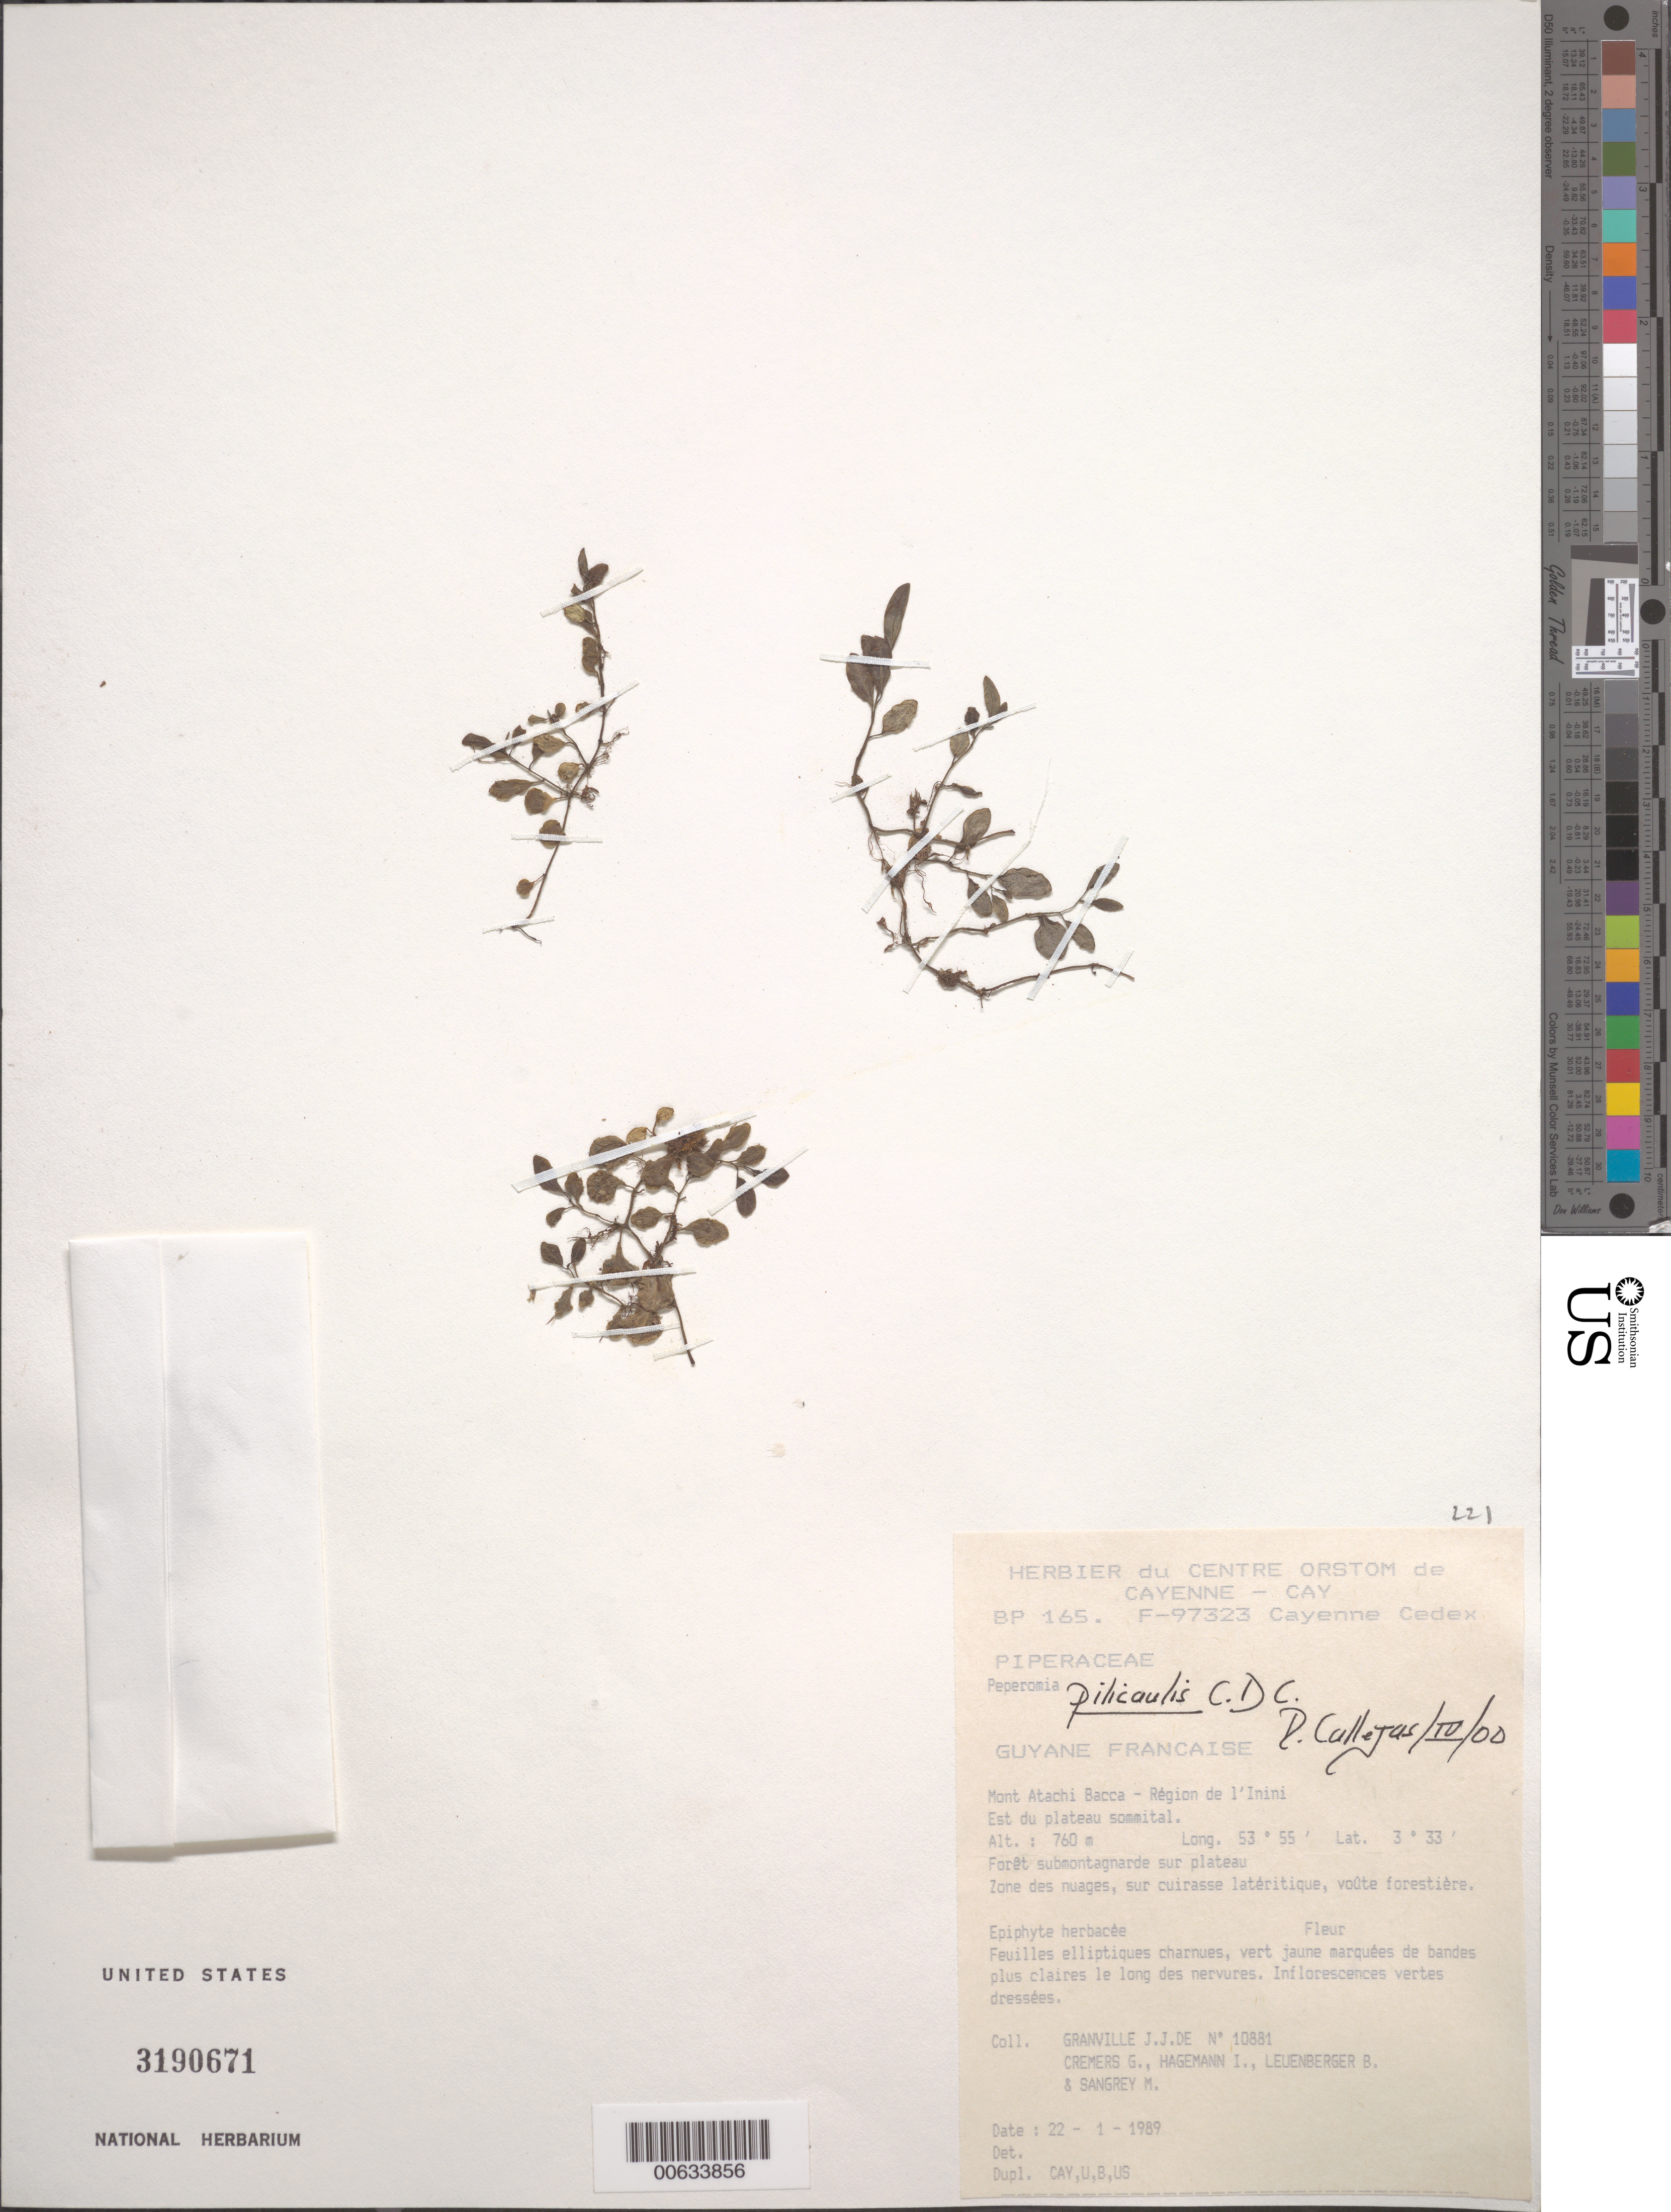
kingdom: Plantae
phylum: Tracheophyta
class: Magnoliopsida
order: Piperales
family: Piperaceae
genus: Peperomia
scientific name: Peperomia pilicaulis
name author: C. DC.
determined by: Callejas, Ricardo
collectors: J.-J. de Granville, G. Cremers, J. Hagemann, B. E. Leuenberger & M. S. Sangrey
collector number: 10881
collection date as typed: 22-Jan-89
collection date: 1989-01-22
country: French Guiana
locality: Mont Atachi Bacca, région de l'Inini. Est du plateau sommital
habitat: Forêt submontagnarde sur plateau. Xond nuages, sur cuirasse latéritique, voute forestiere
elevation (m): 760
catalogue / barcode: US 3190671